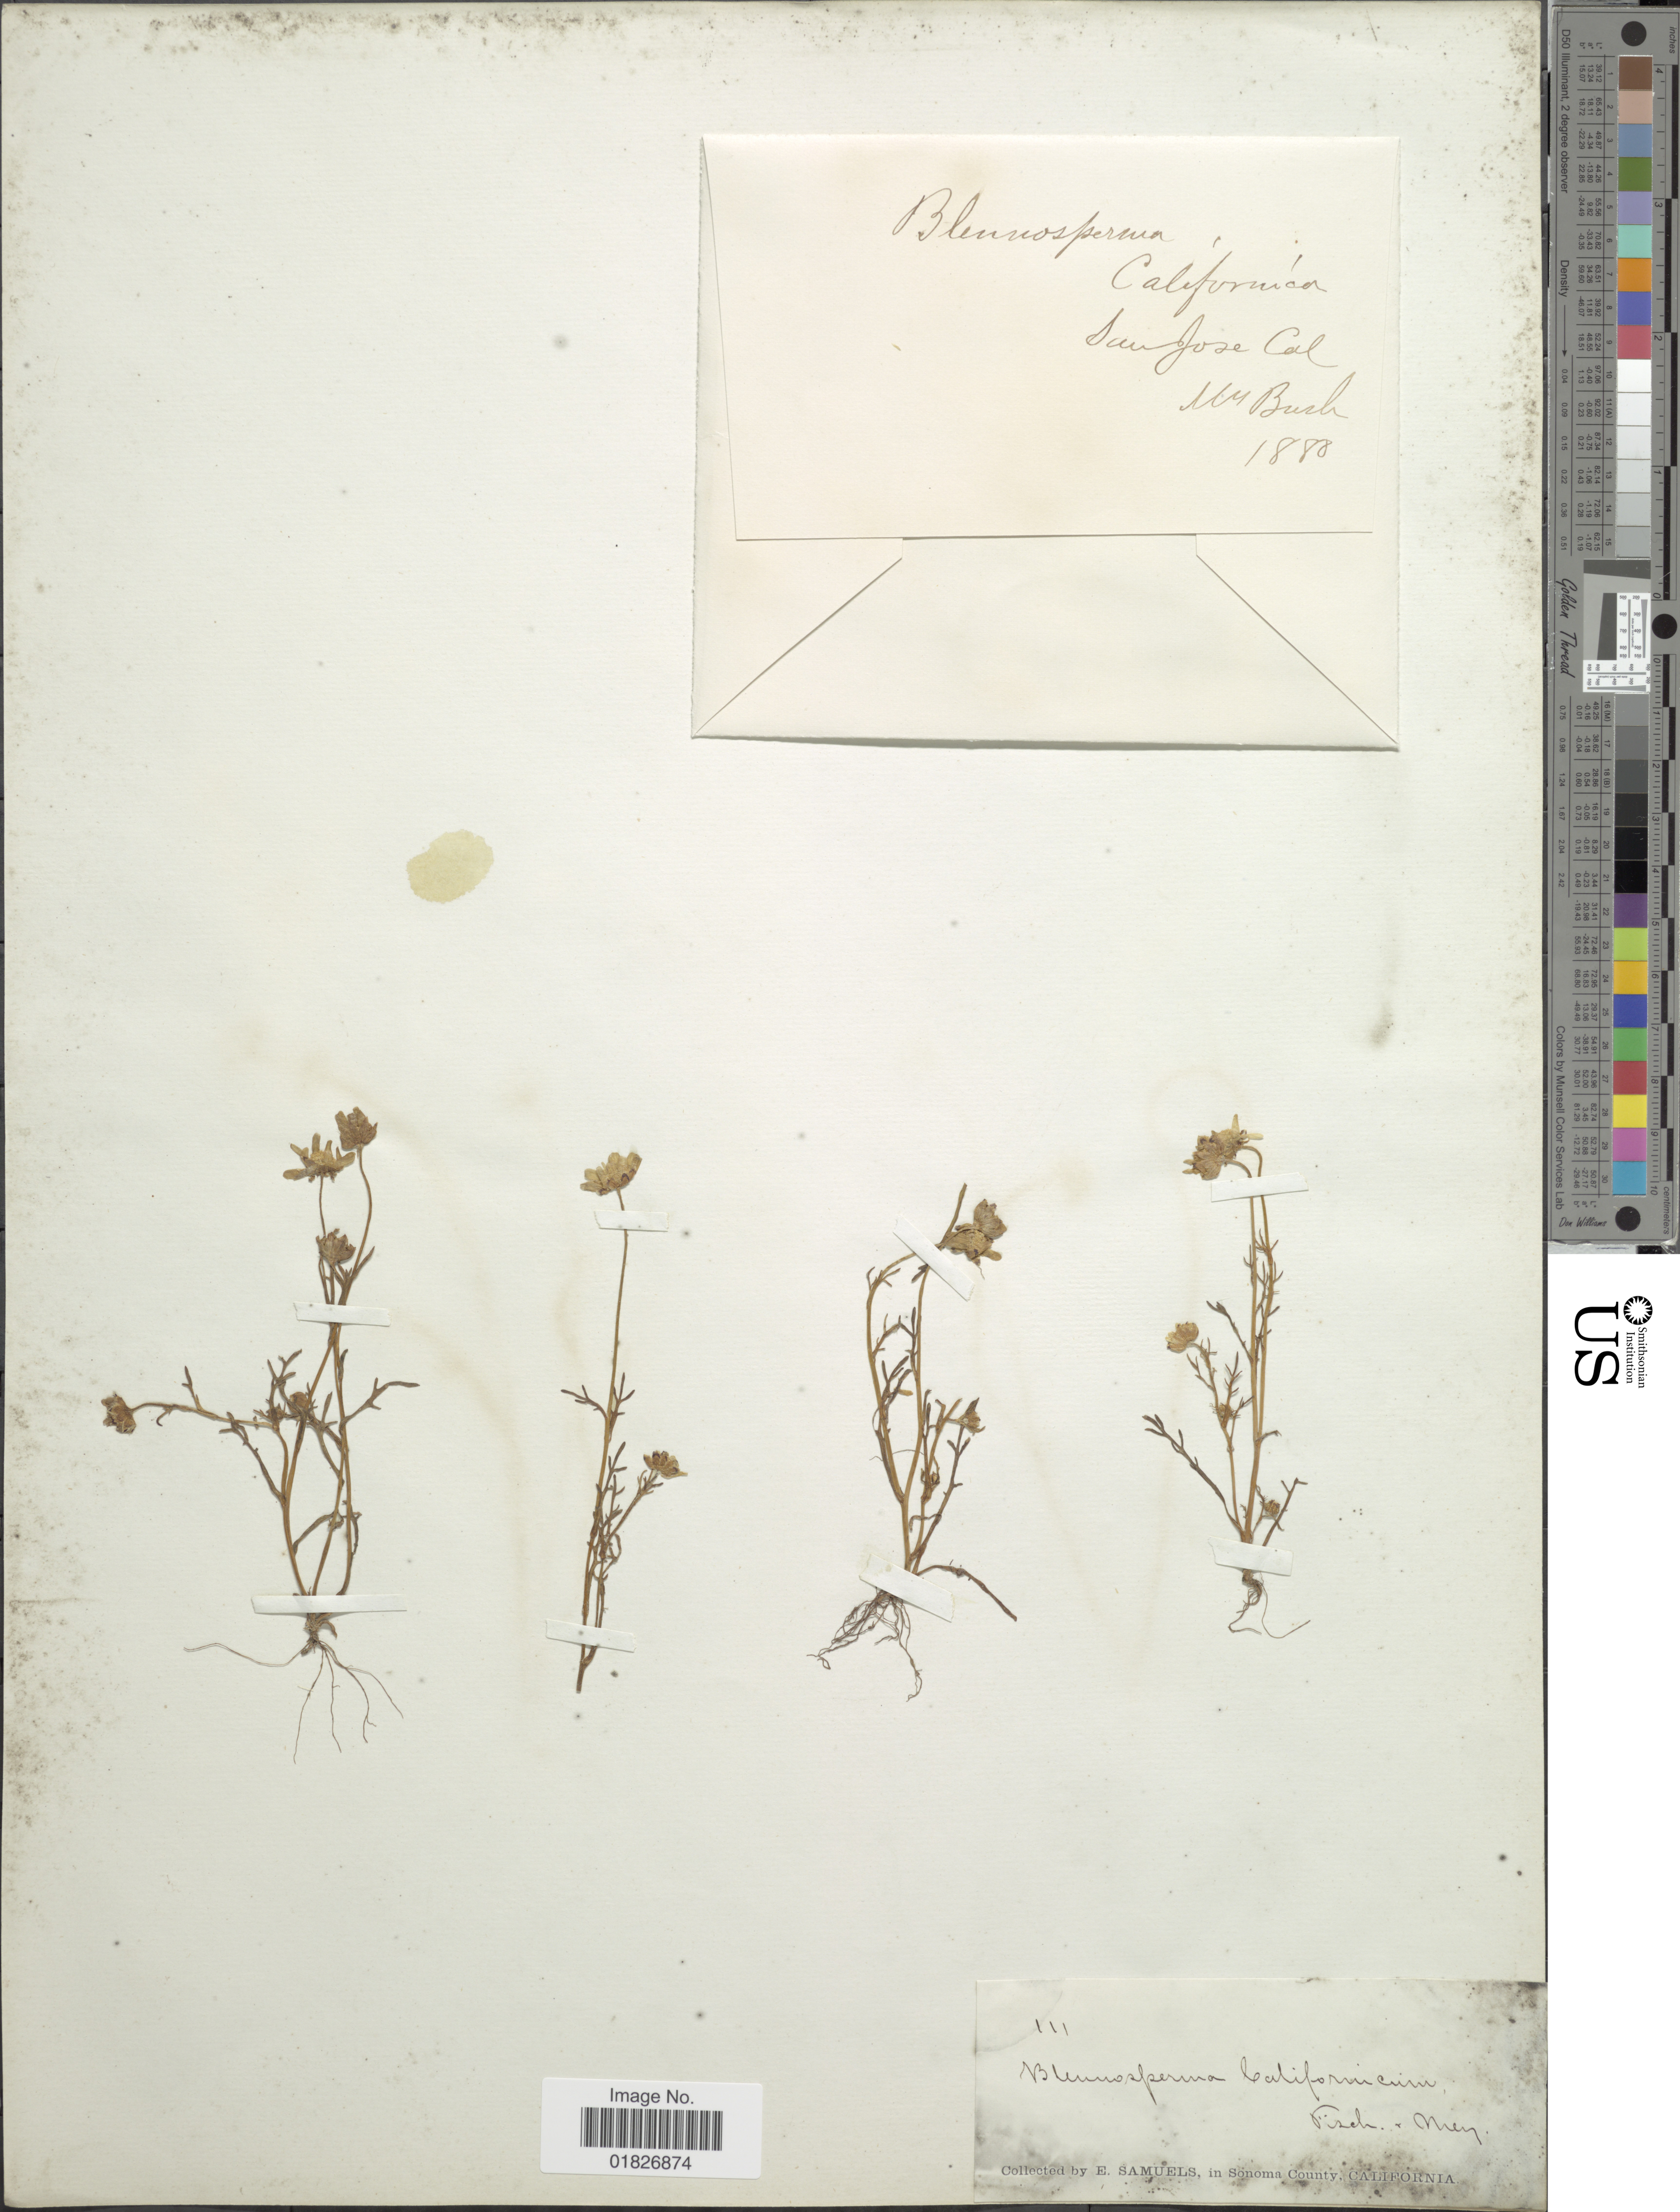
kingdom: Plantae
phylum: Tracheophyta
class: Magnoliopsida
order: Asterales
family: Asteraceae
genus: Blennosperma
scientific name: Blennosperma nanum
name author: (Hook.) S.F. Blake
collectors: E. Samuels & W. Bush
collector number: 111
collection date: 1880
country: United States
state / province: California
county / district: Sonoma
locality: Sonoma County, San Jose, Cal.